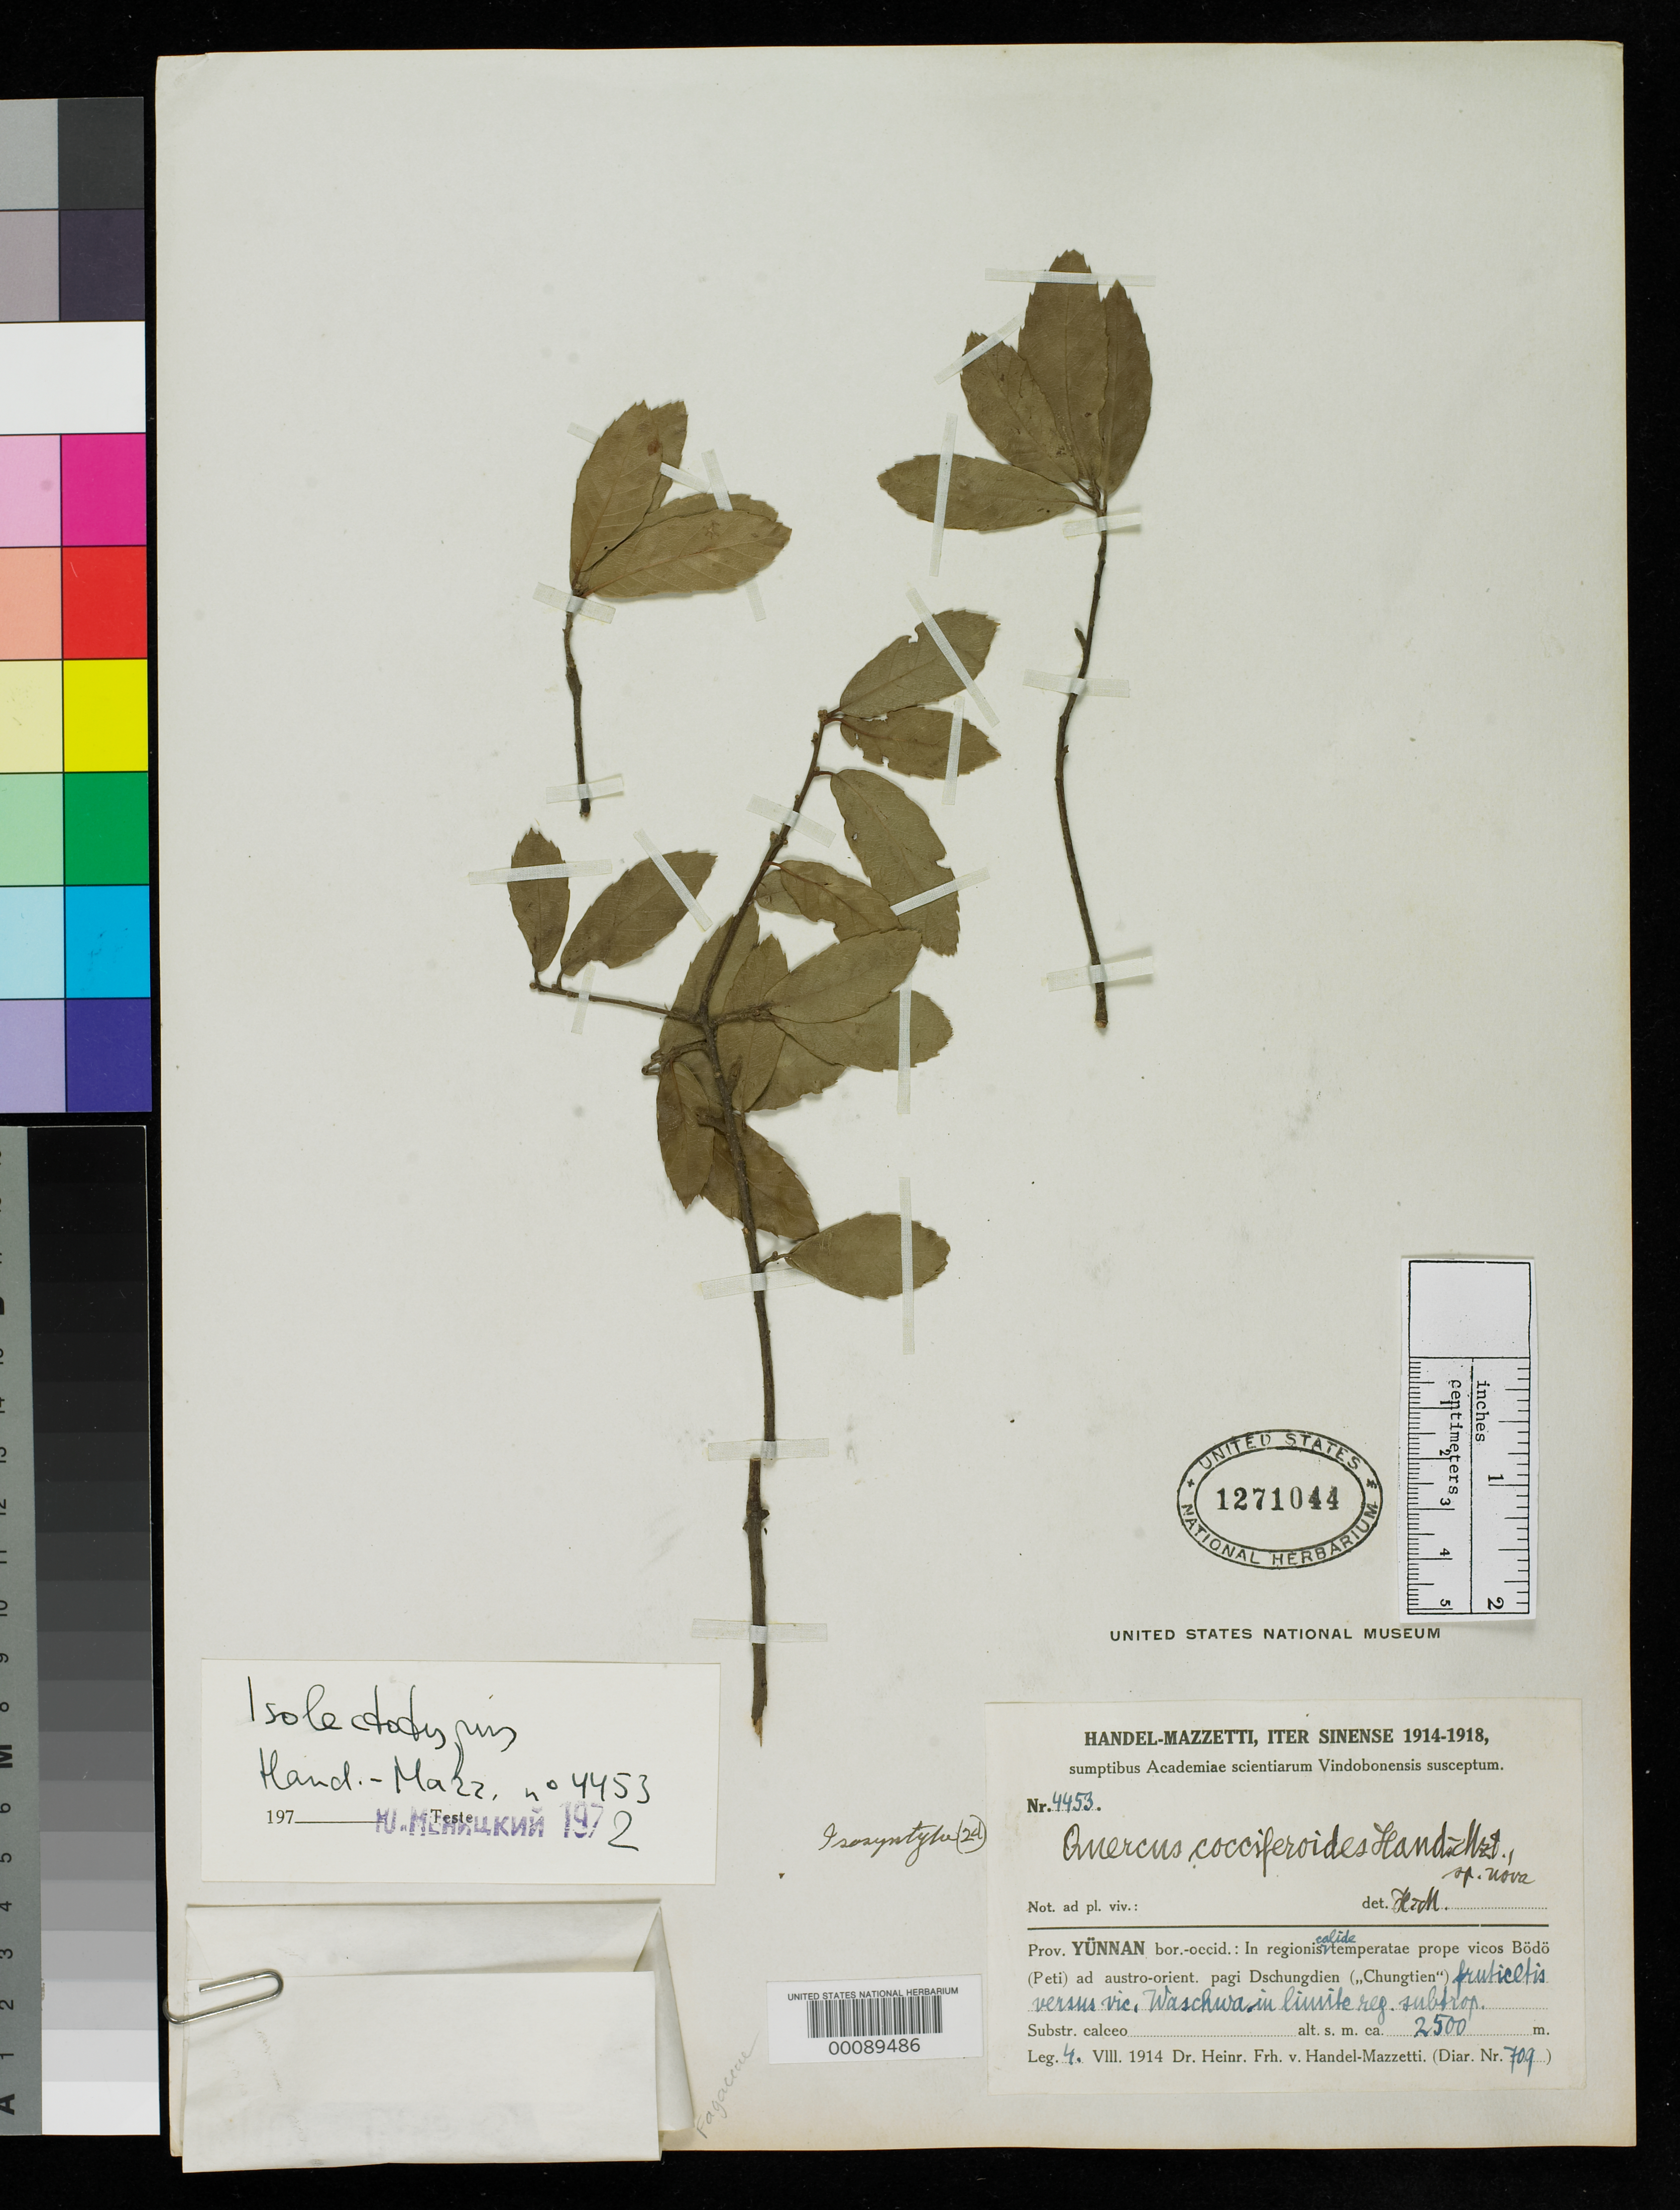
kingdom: Plantae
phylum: Tracheophyta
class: Magnoliopsida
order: Fagales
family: Fagaceae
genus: Quercus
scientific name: Quercus cocciferoides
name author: Hand.-Mazz.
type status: Isolectotype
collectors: H. Handel-Mazzetti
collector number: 4453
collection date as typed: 04 Aug 1914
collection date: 1914-08-04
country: China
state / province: Yunnan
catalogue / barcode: US 1271044